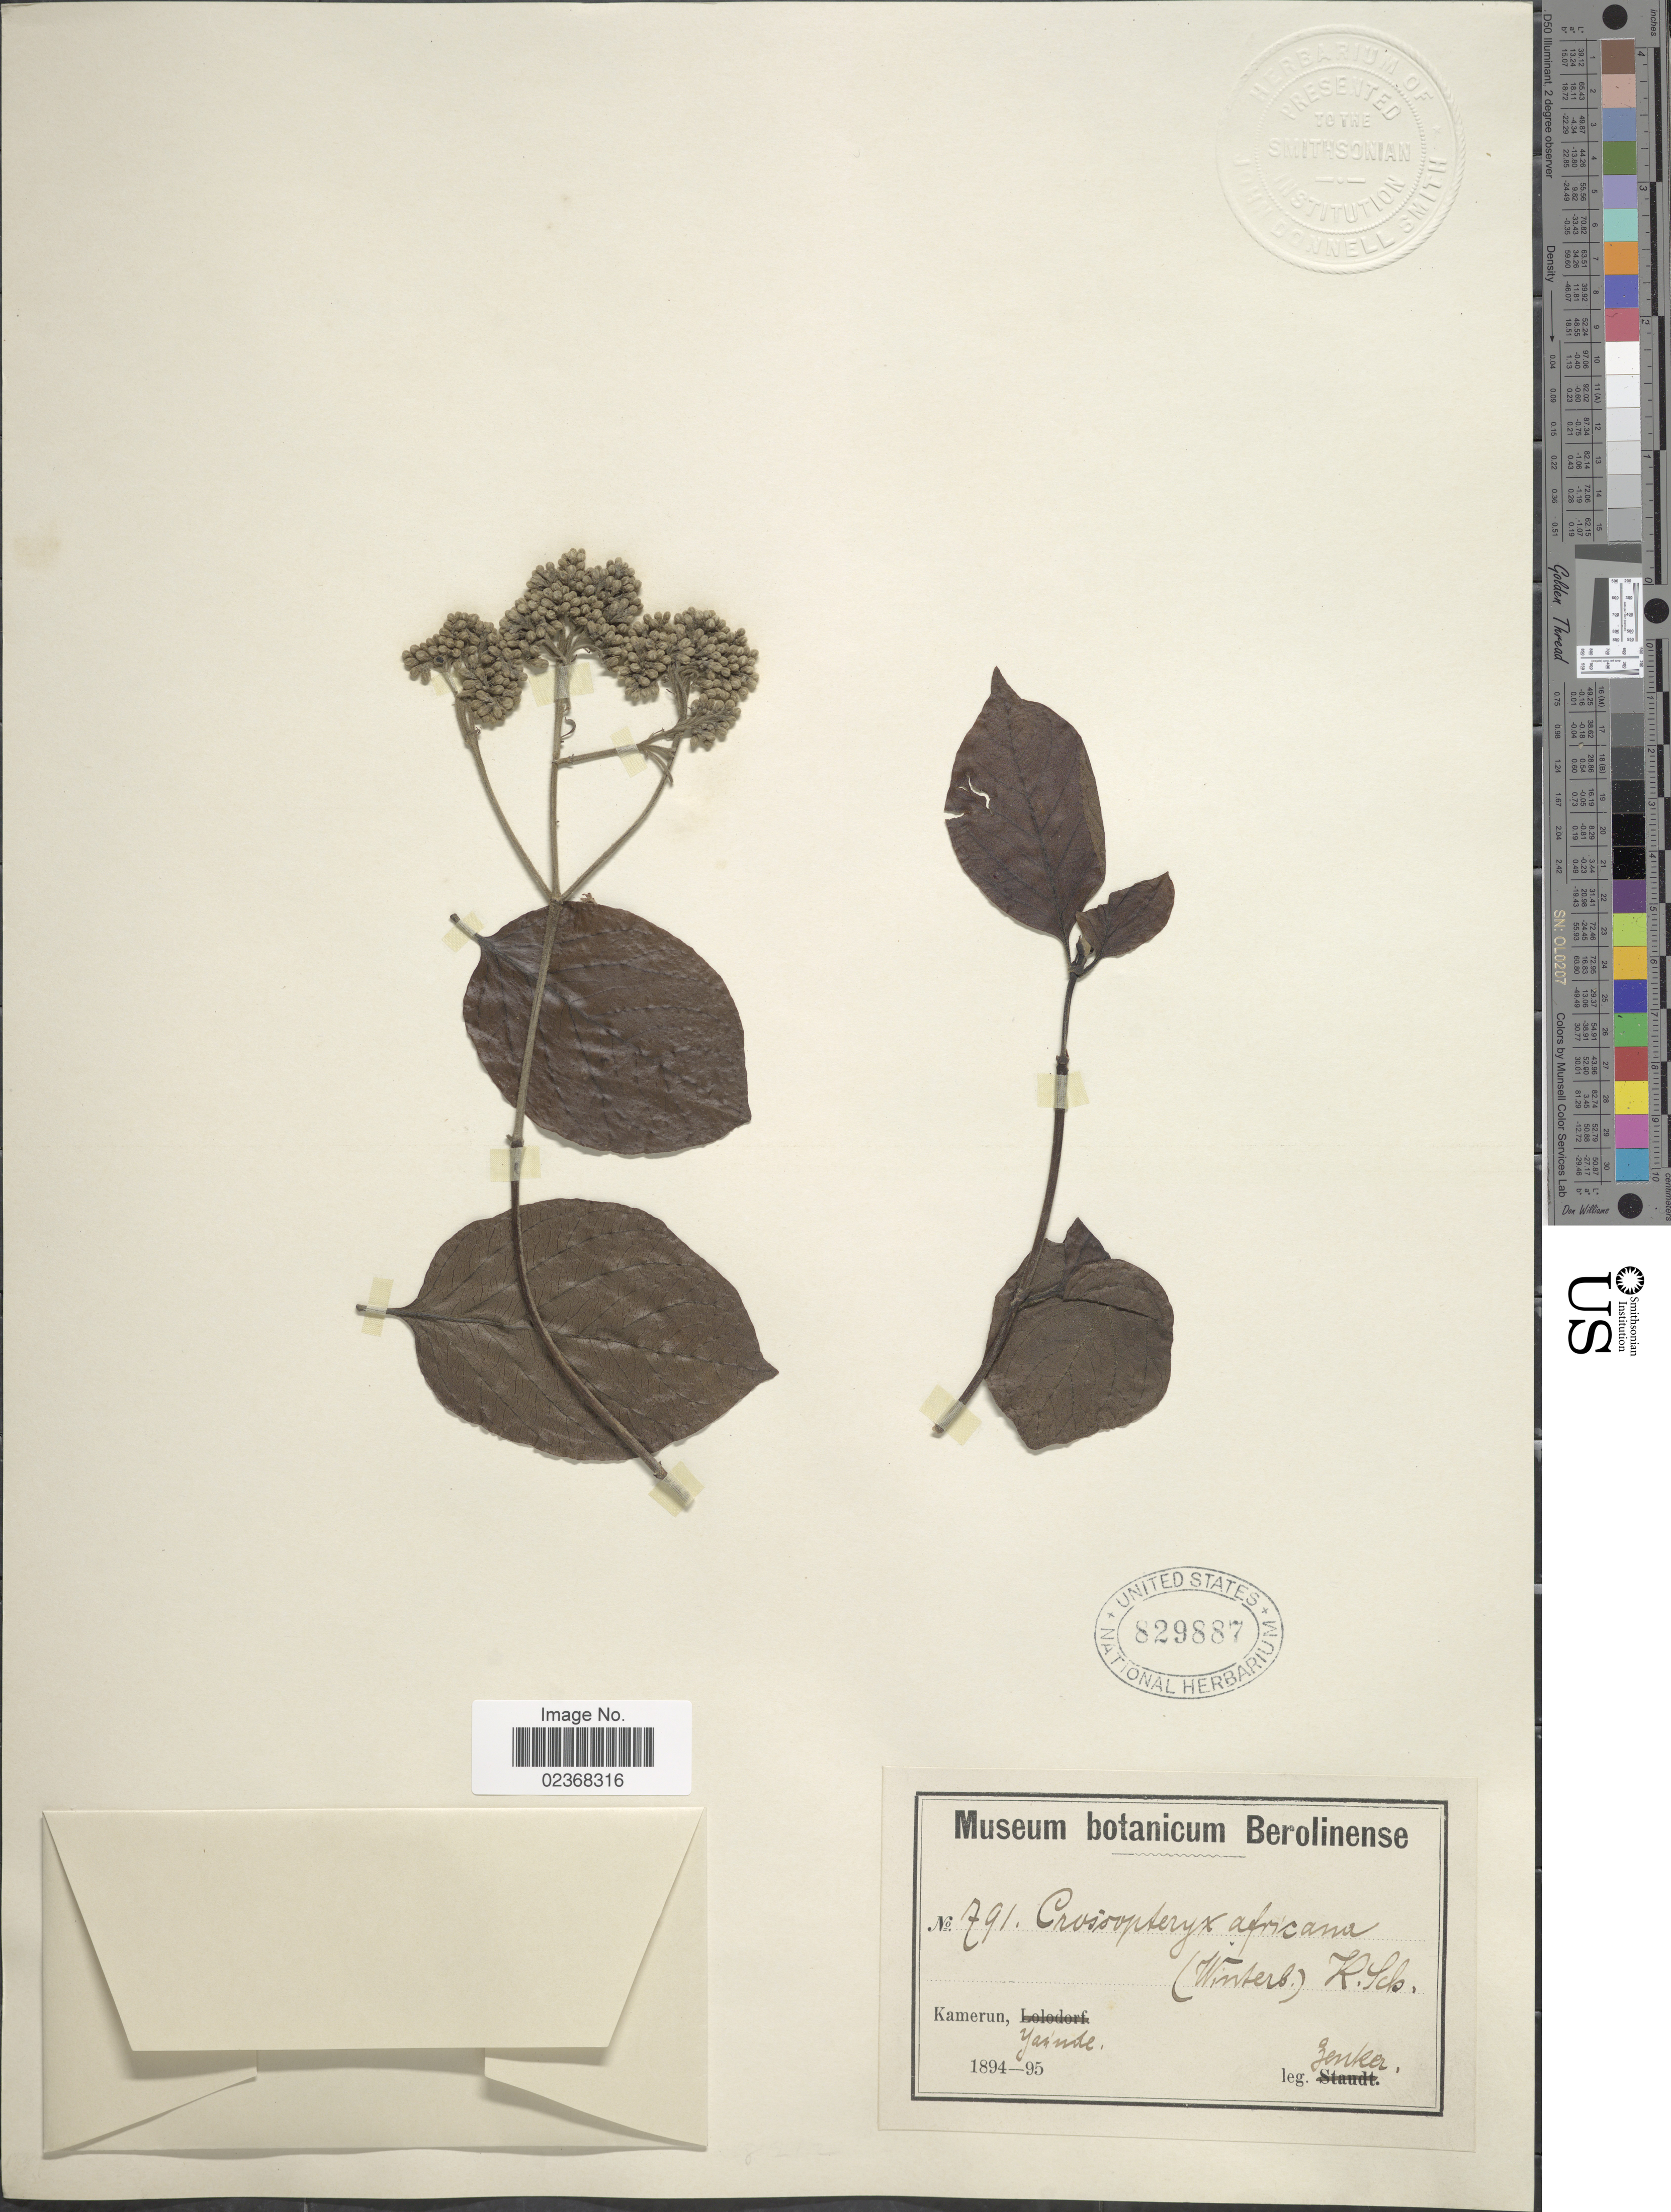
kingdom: Plantae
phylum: Tracheophyta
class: Magnoliopsida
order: Gentianales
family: Rubiaceae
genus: Crossopteryx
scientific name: Crossopteryx africana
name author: Baill.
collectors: Zenker, --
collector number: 791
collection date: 1894/1895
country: Cameroon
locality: Kamerun, Yaunde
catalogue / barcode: US 829887